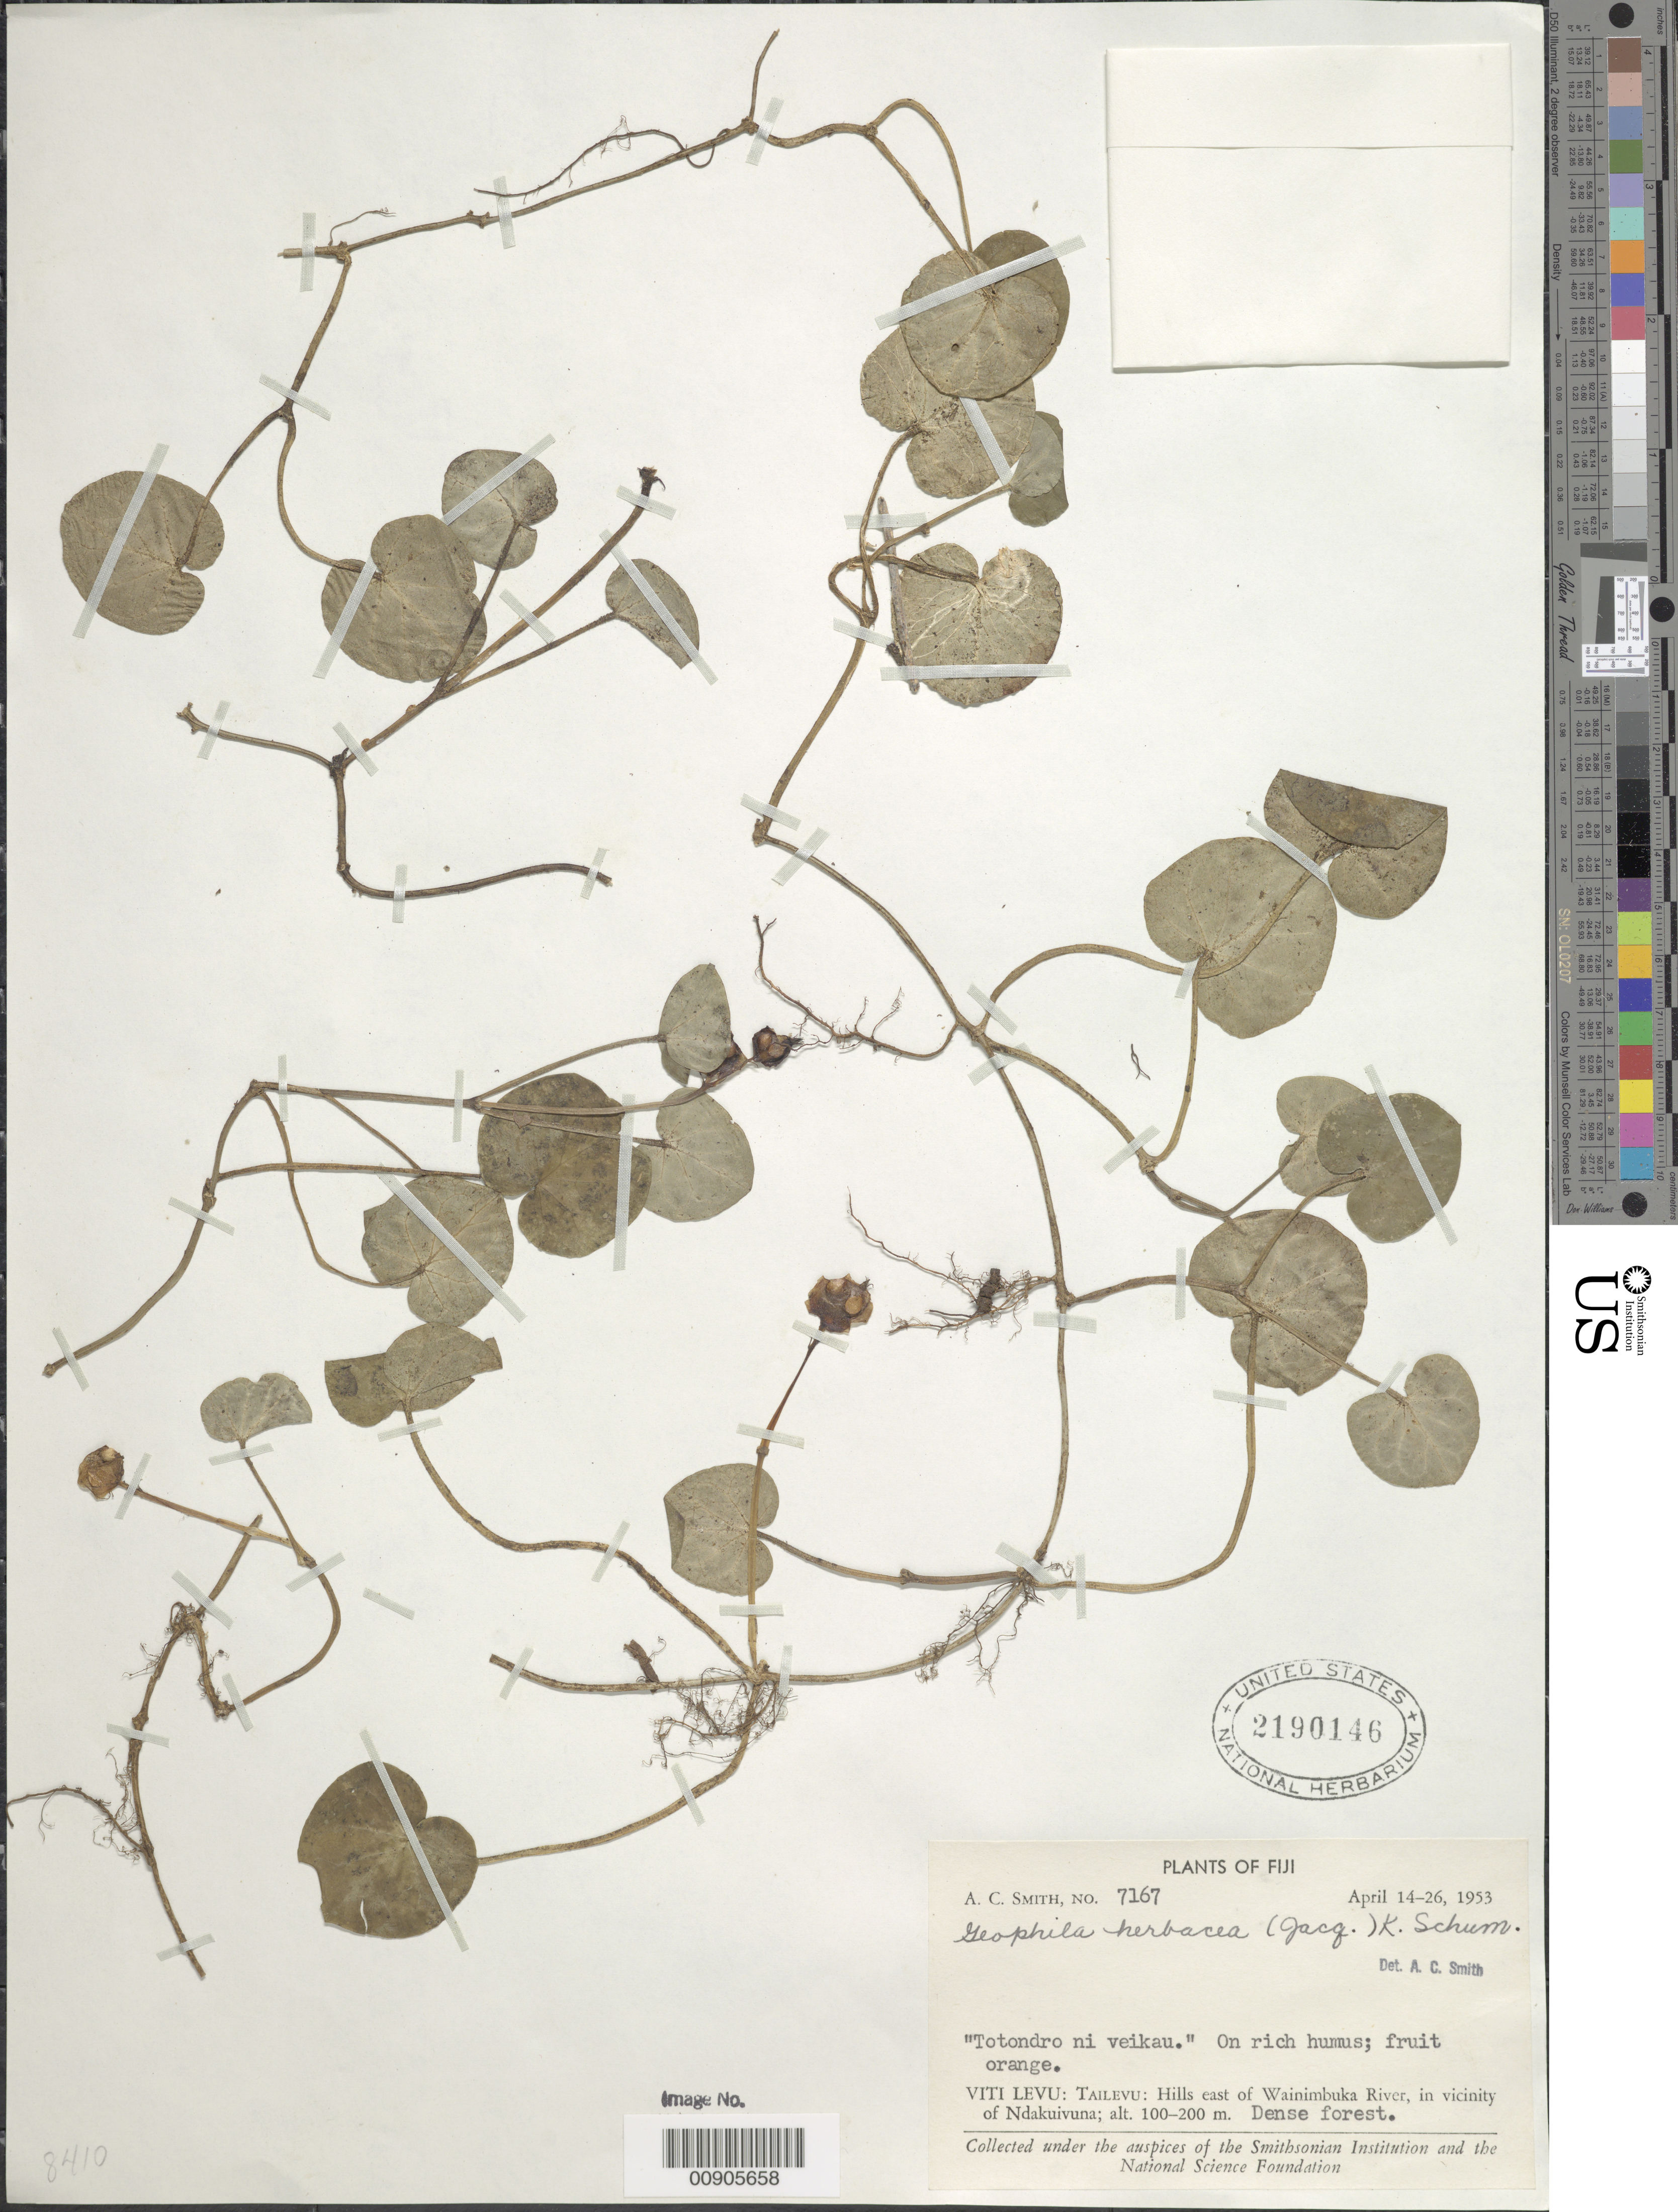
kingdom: Plantae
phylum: Tracheophyta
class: Magnoliopsida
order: Gentianales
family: Rubiaceae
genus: Geophila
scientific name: Geophila herbacea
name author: (Jacq.) K. Schum.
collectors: C. A. Smith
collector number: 7167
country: Fiji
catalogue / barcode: US 2190146